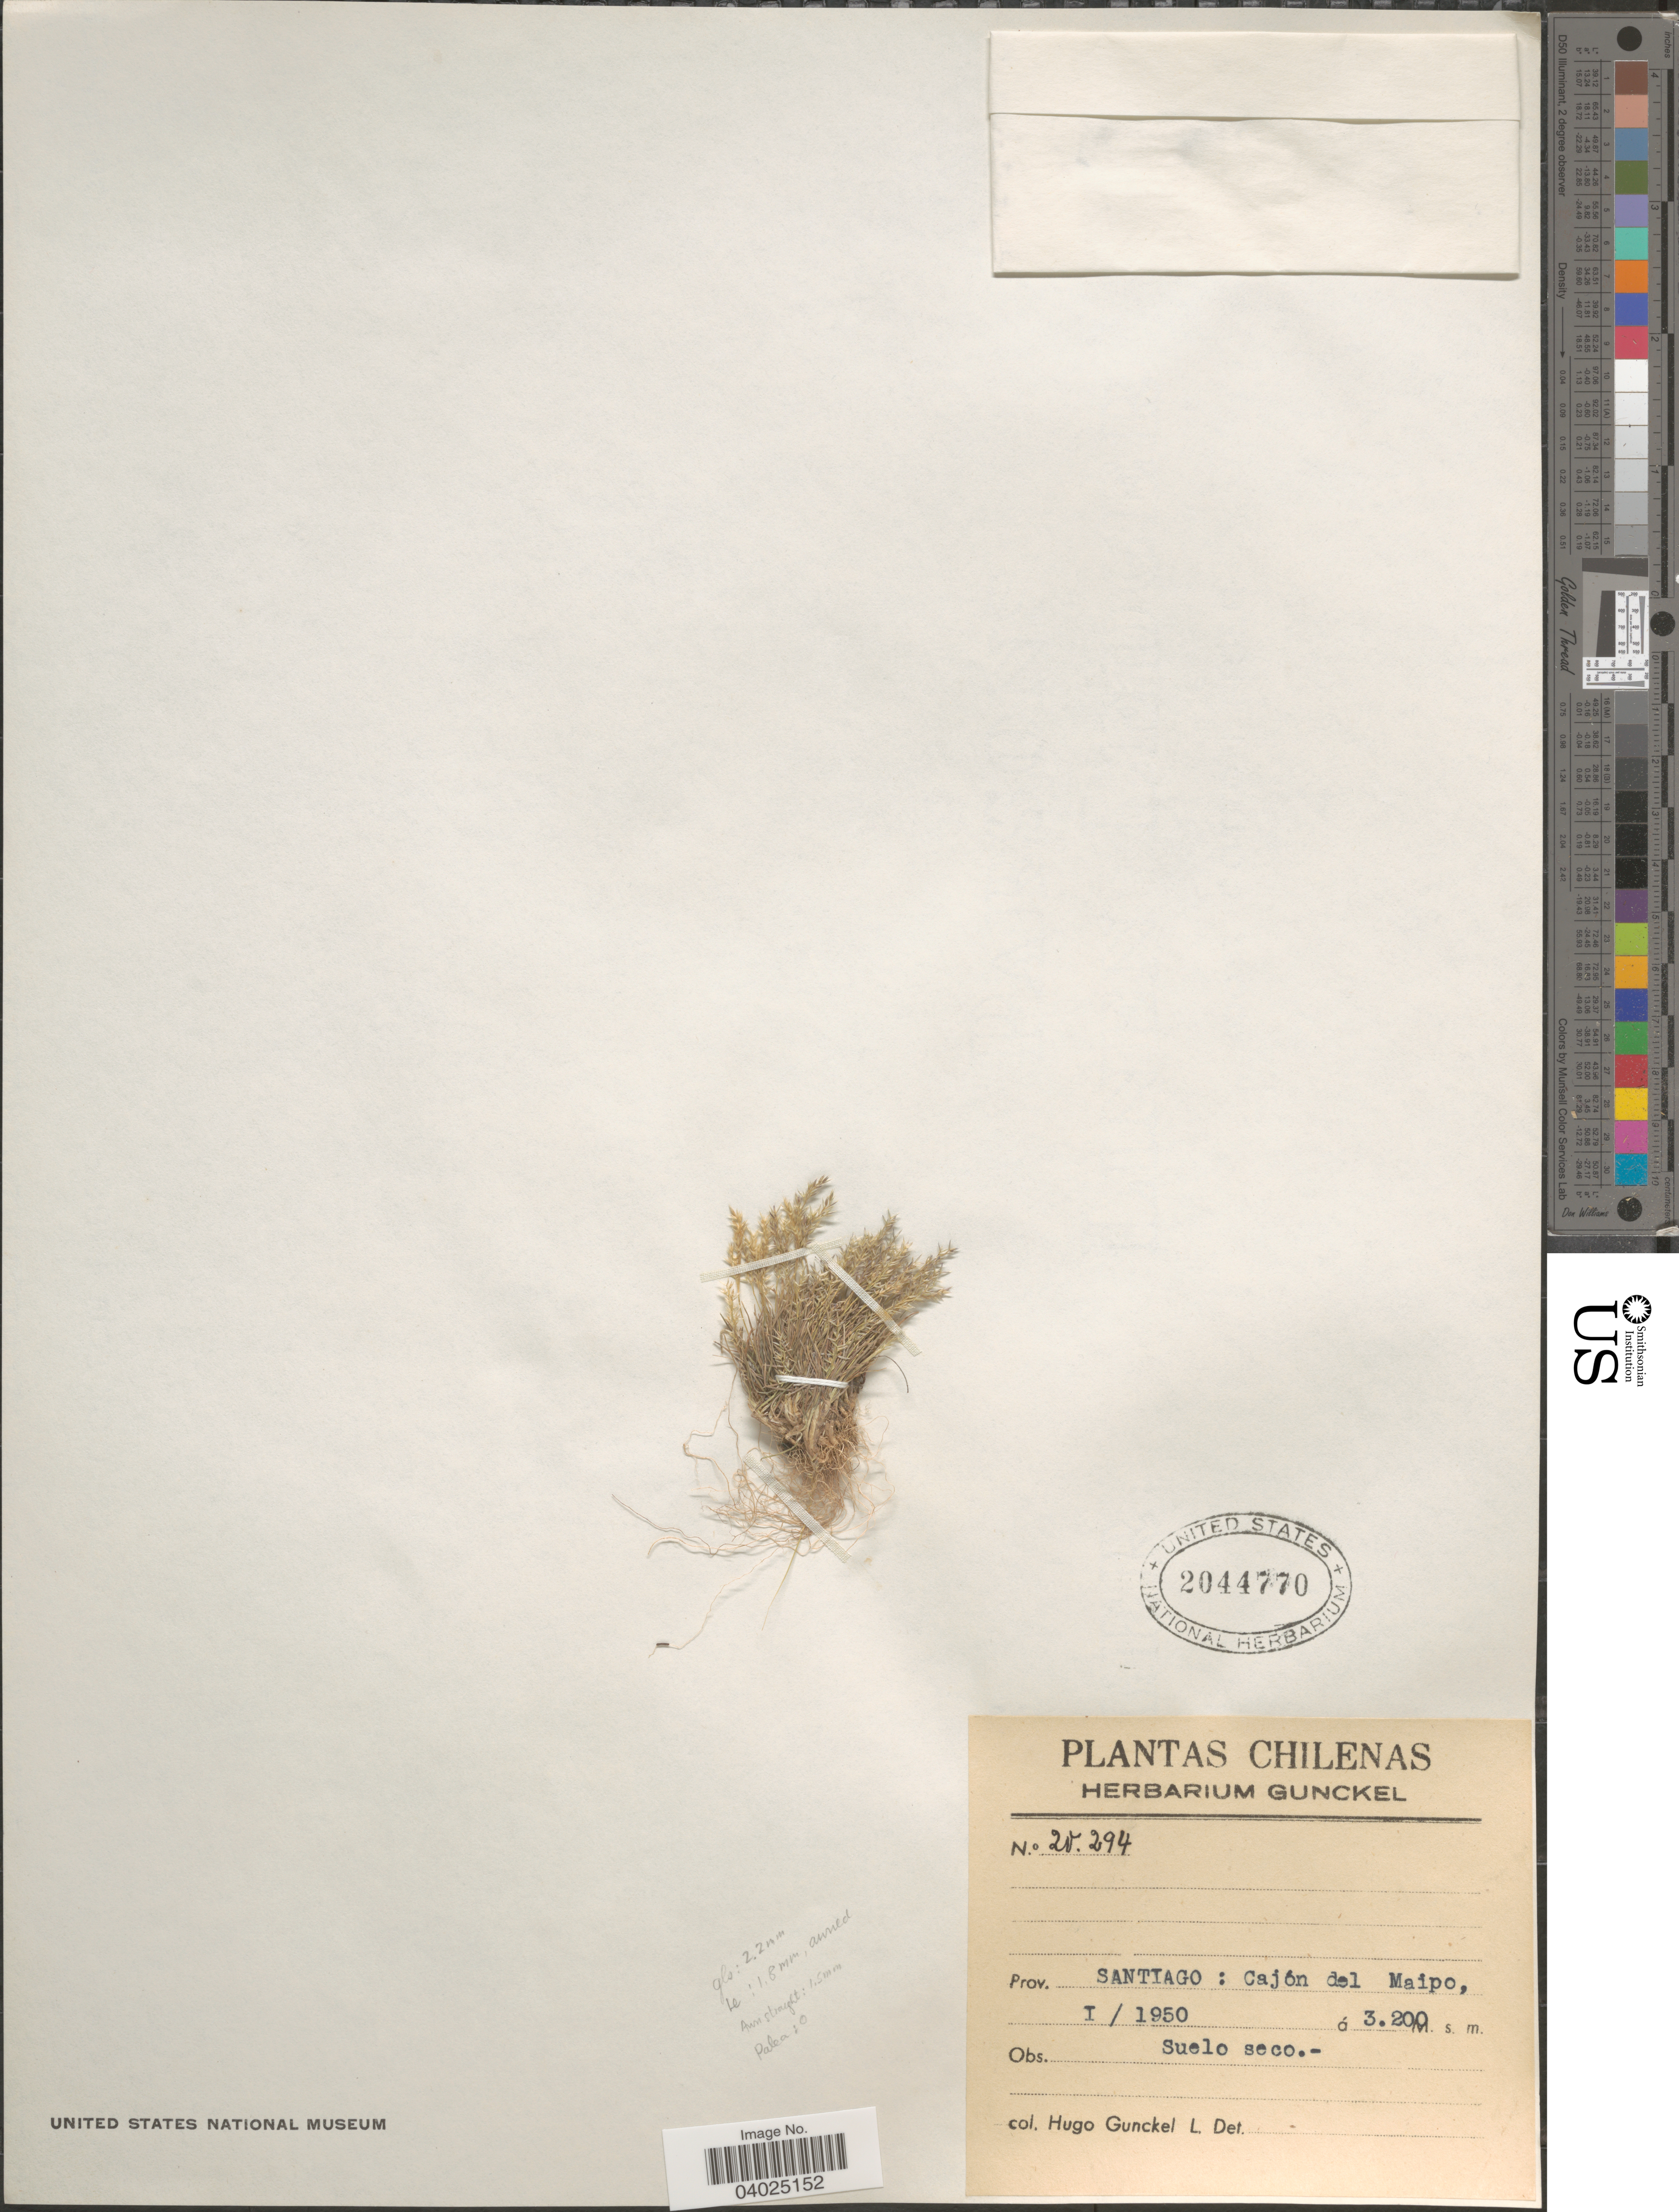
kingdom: Plantae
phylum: Tracheophyta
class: Liliopsida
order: Poales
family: Poaceae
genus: Agrostis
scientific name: Agrostis sp.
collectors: H. Gunckel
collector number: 20294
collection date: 1950-01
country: Chile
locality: Prov. Santiago: Cajón del Maipo.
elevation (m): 3200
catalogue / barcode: US 2044770